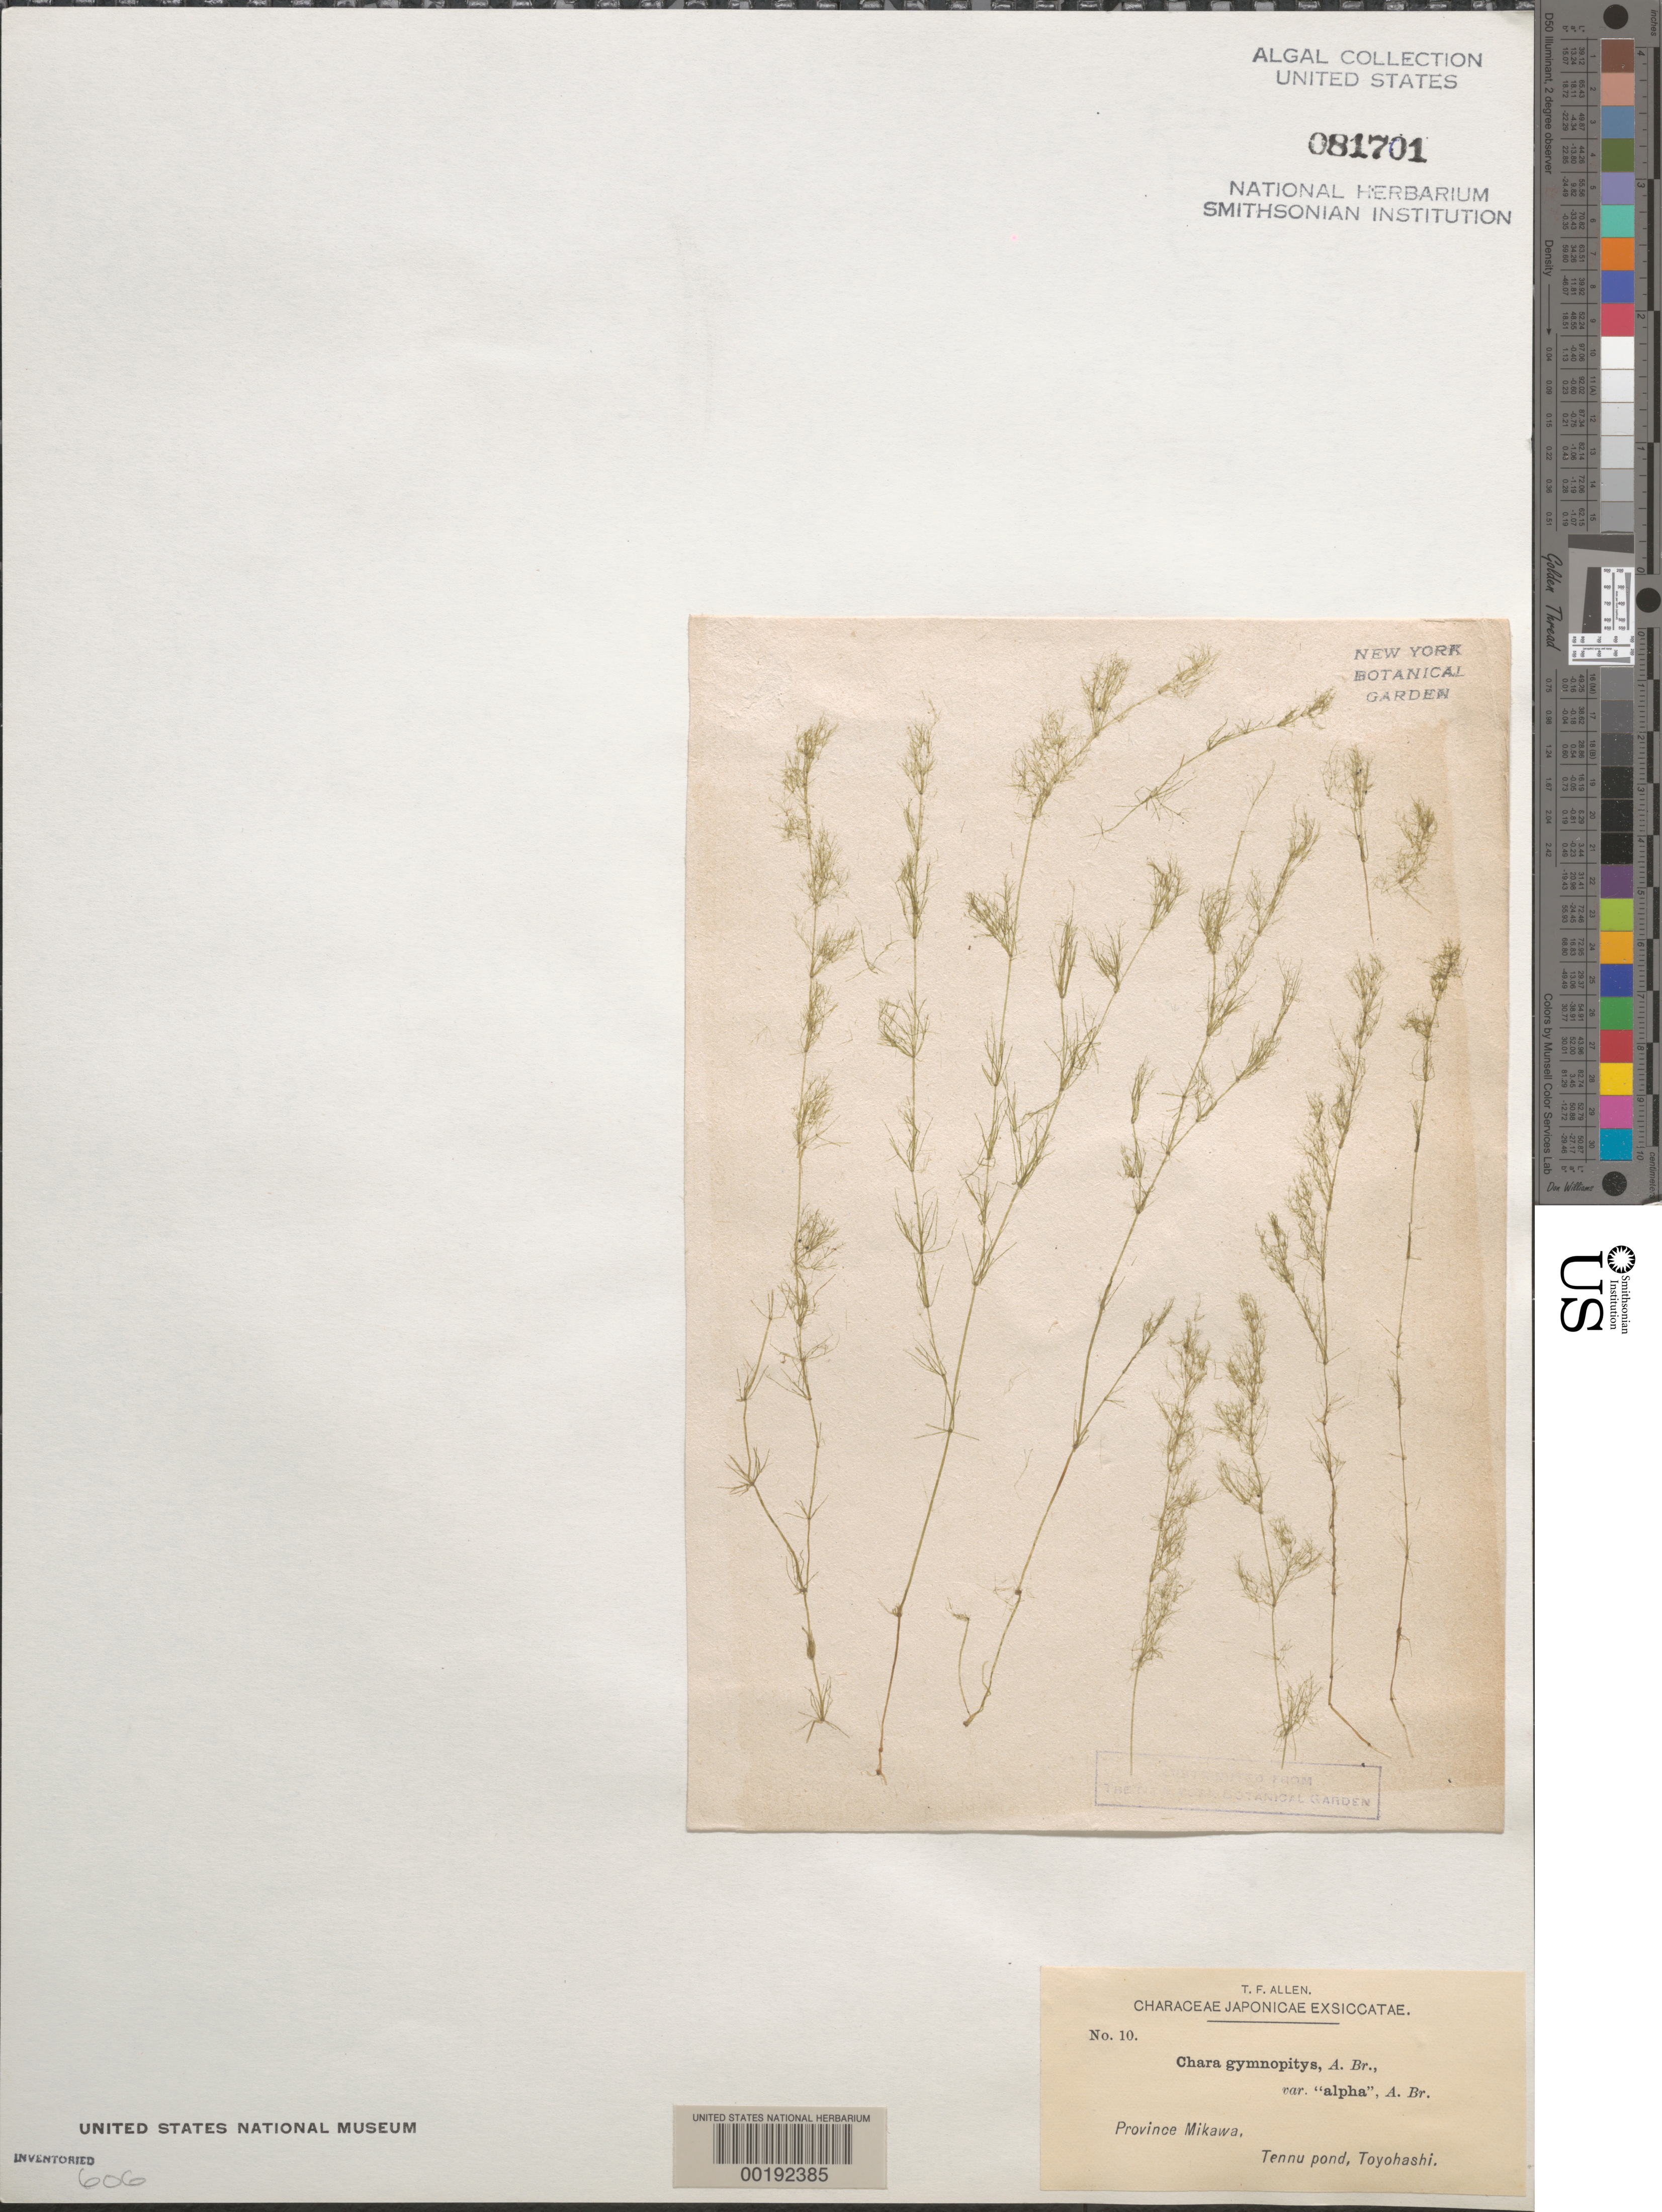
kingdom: Plantae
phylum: Charophyta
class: Charophyceae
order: Charales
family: Characeae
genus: Chara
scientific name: Chara fibrosa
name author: C. Agardh ex Bruzelius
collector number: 10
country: Japan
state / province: Aiti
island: Honshu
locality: Toyohashi, Tennu Pond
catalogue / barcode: US 81701